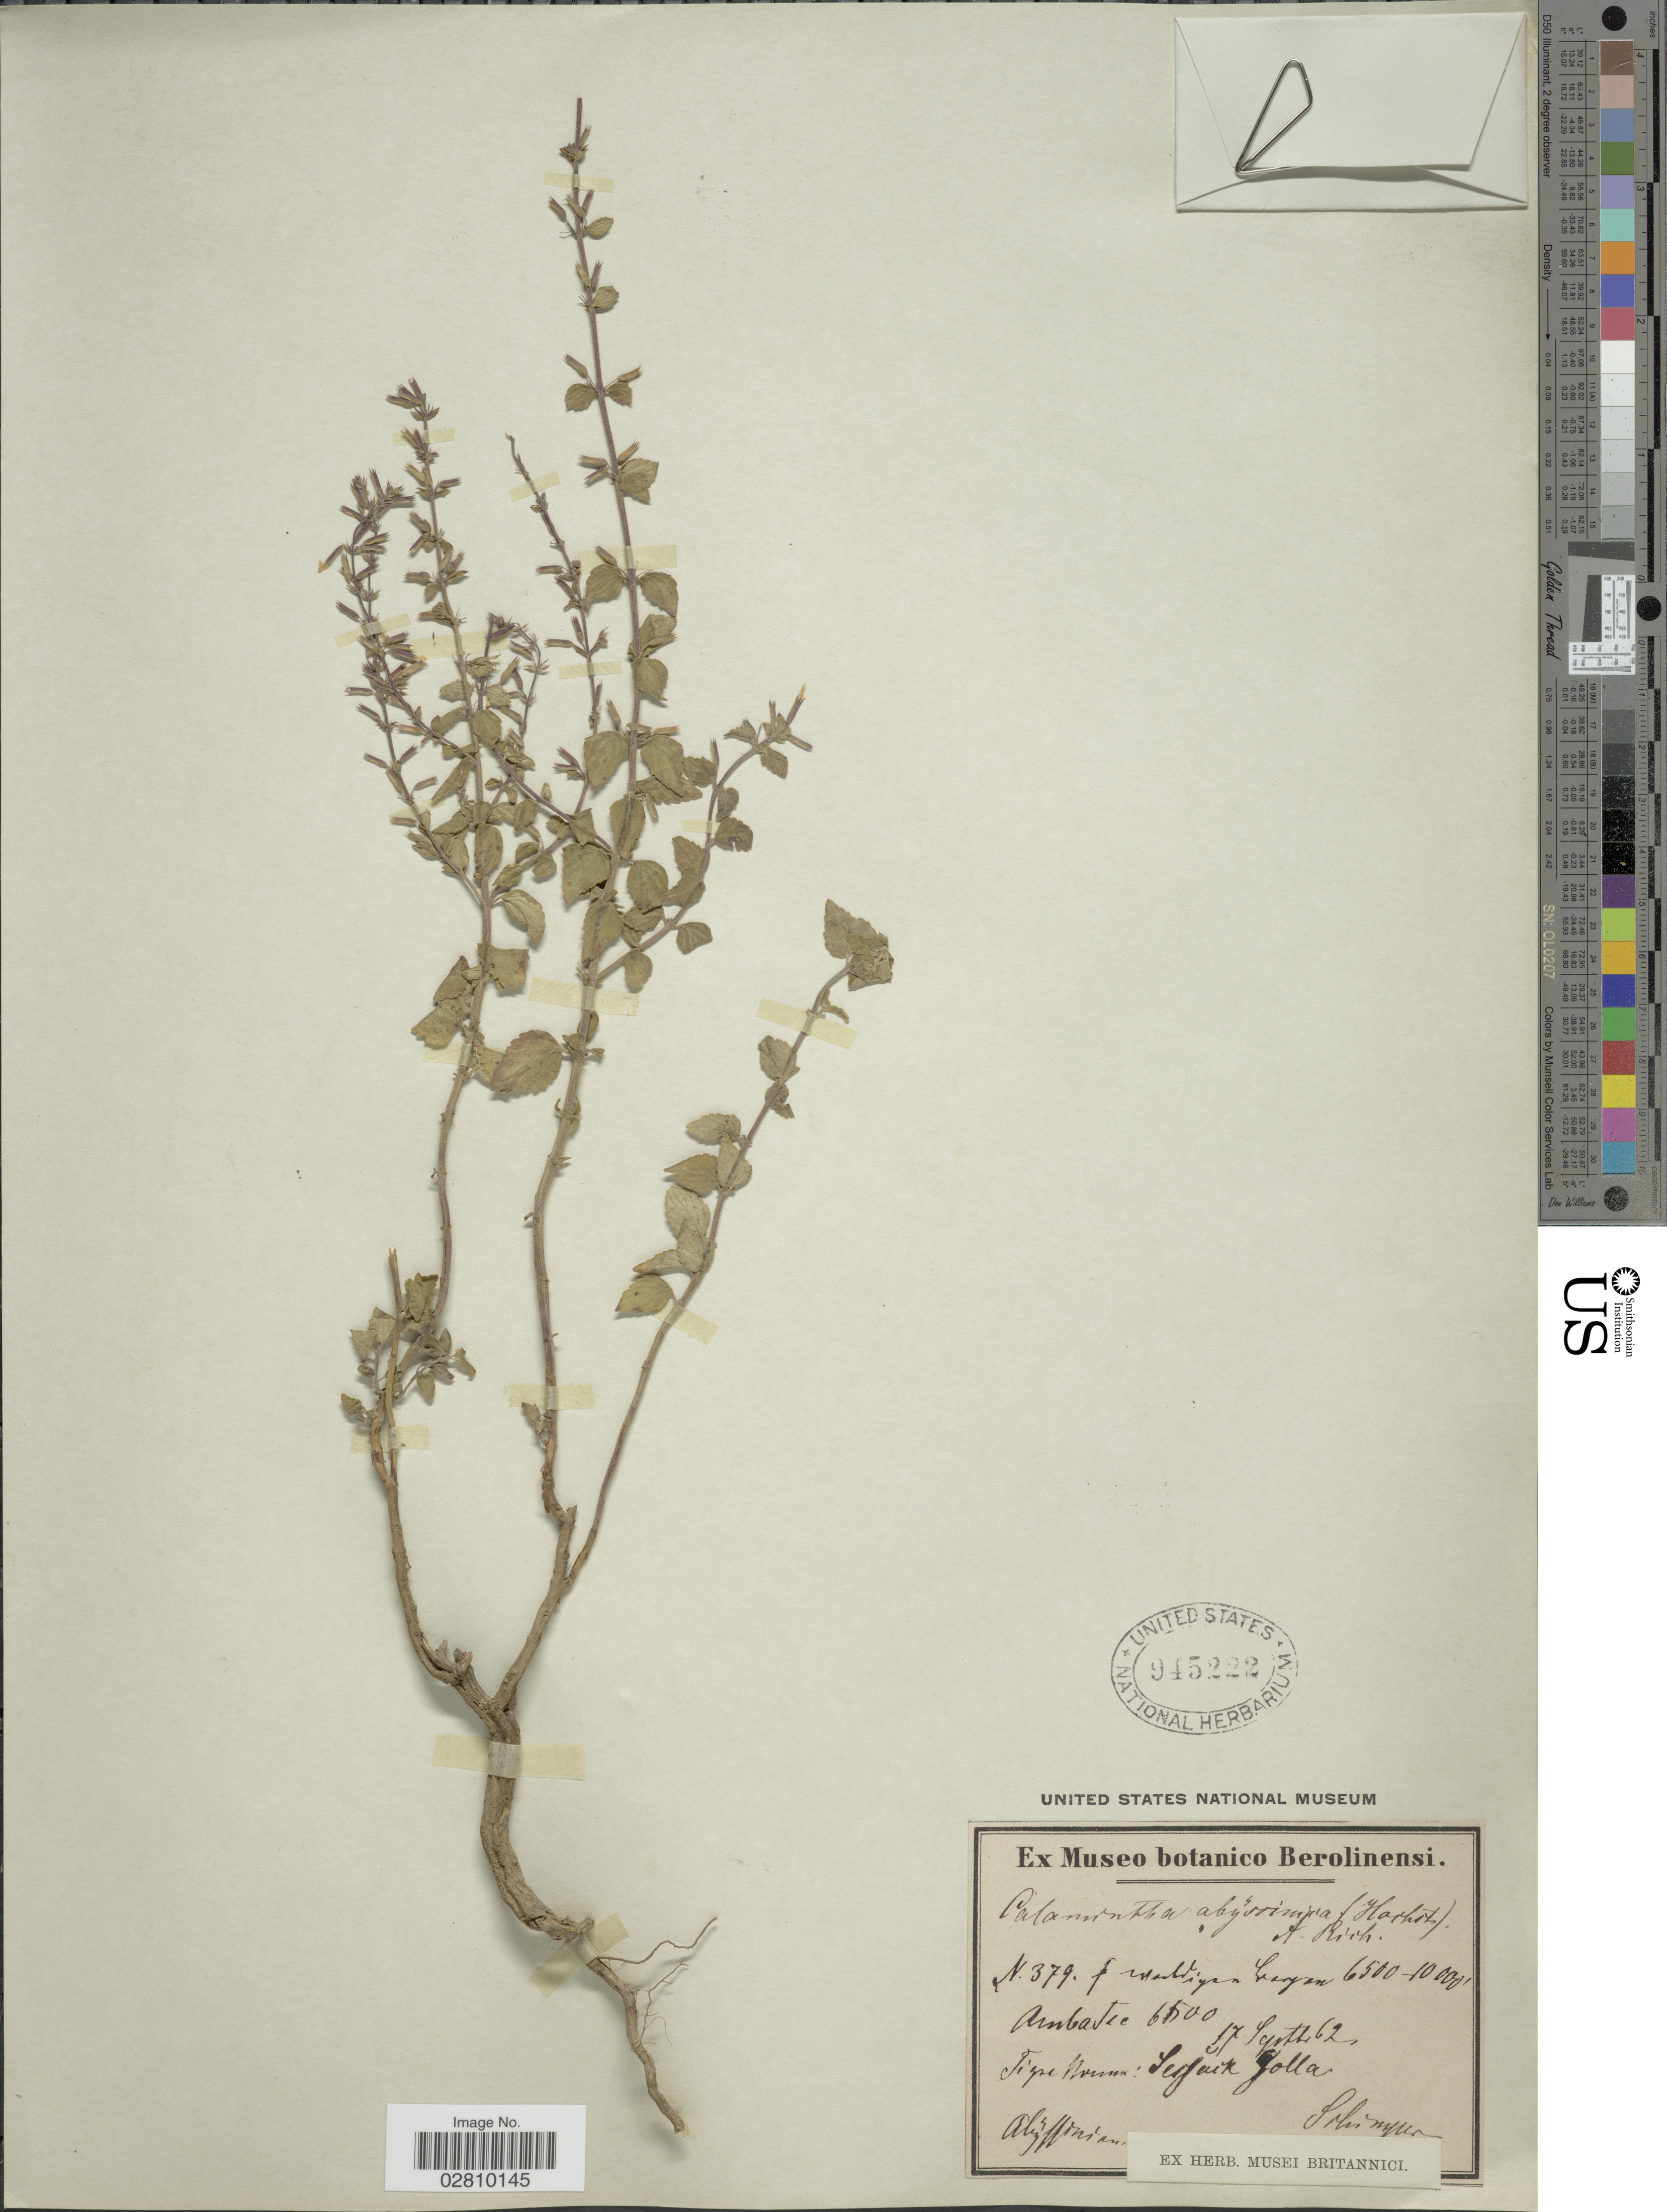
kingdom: Plantae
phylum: Tracheophyta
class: Magnoliopsida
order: Lamiales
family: Lamiaceae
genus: Calamintha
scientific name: Calamintha abyssinica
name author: A. Rich.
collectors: -. Schimper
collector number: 379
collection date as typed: Transcribed d/m/y: 17/9/62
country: Eritrea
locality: Tigre Nroun: Sesfeik Zolla, Abyssinian.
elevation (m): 1981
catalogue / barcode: US 945222